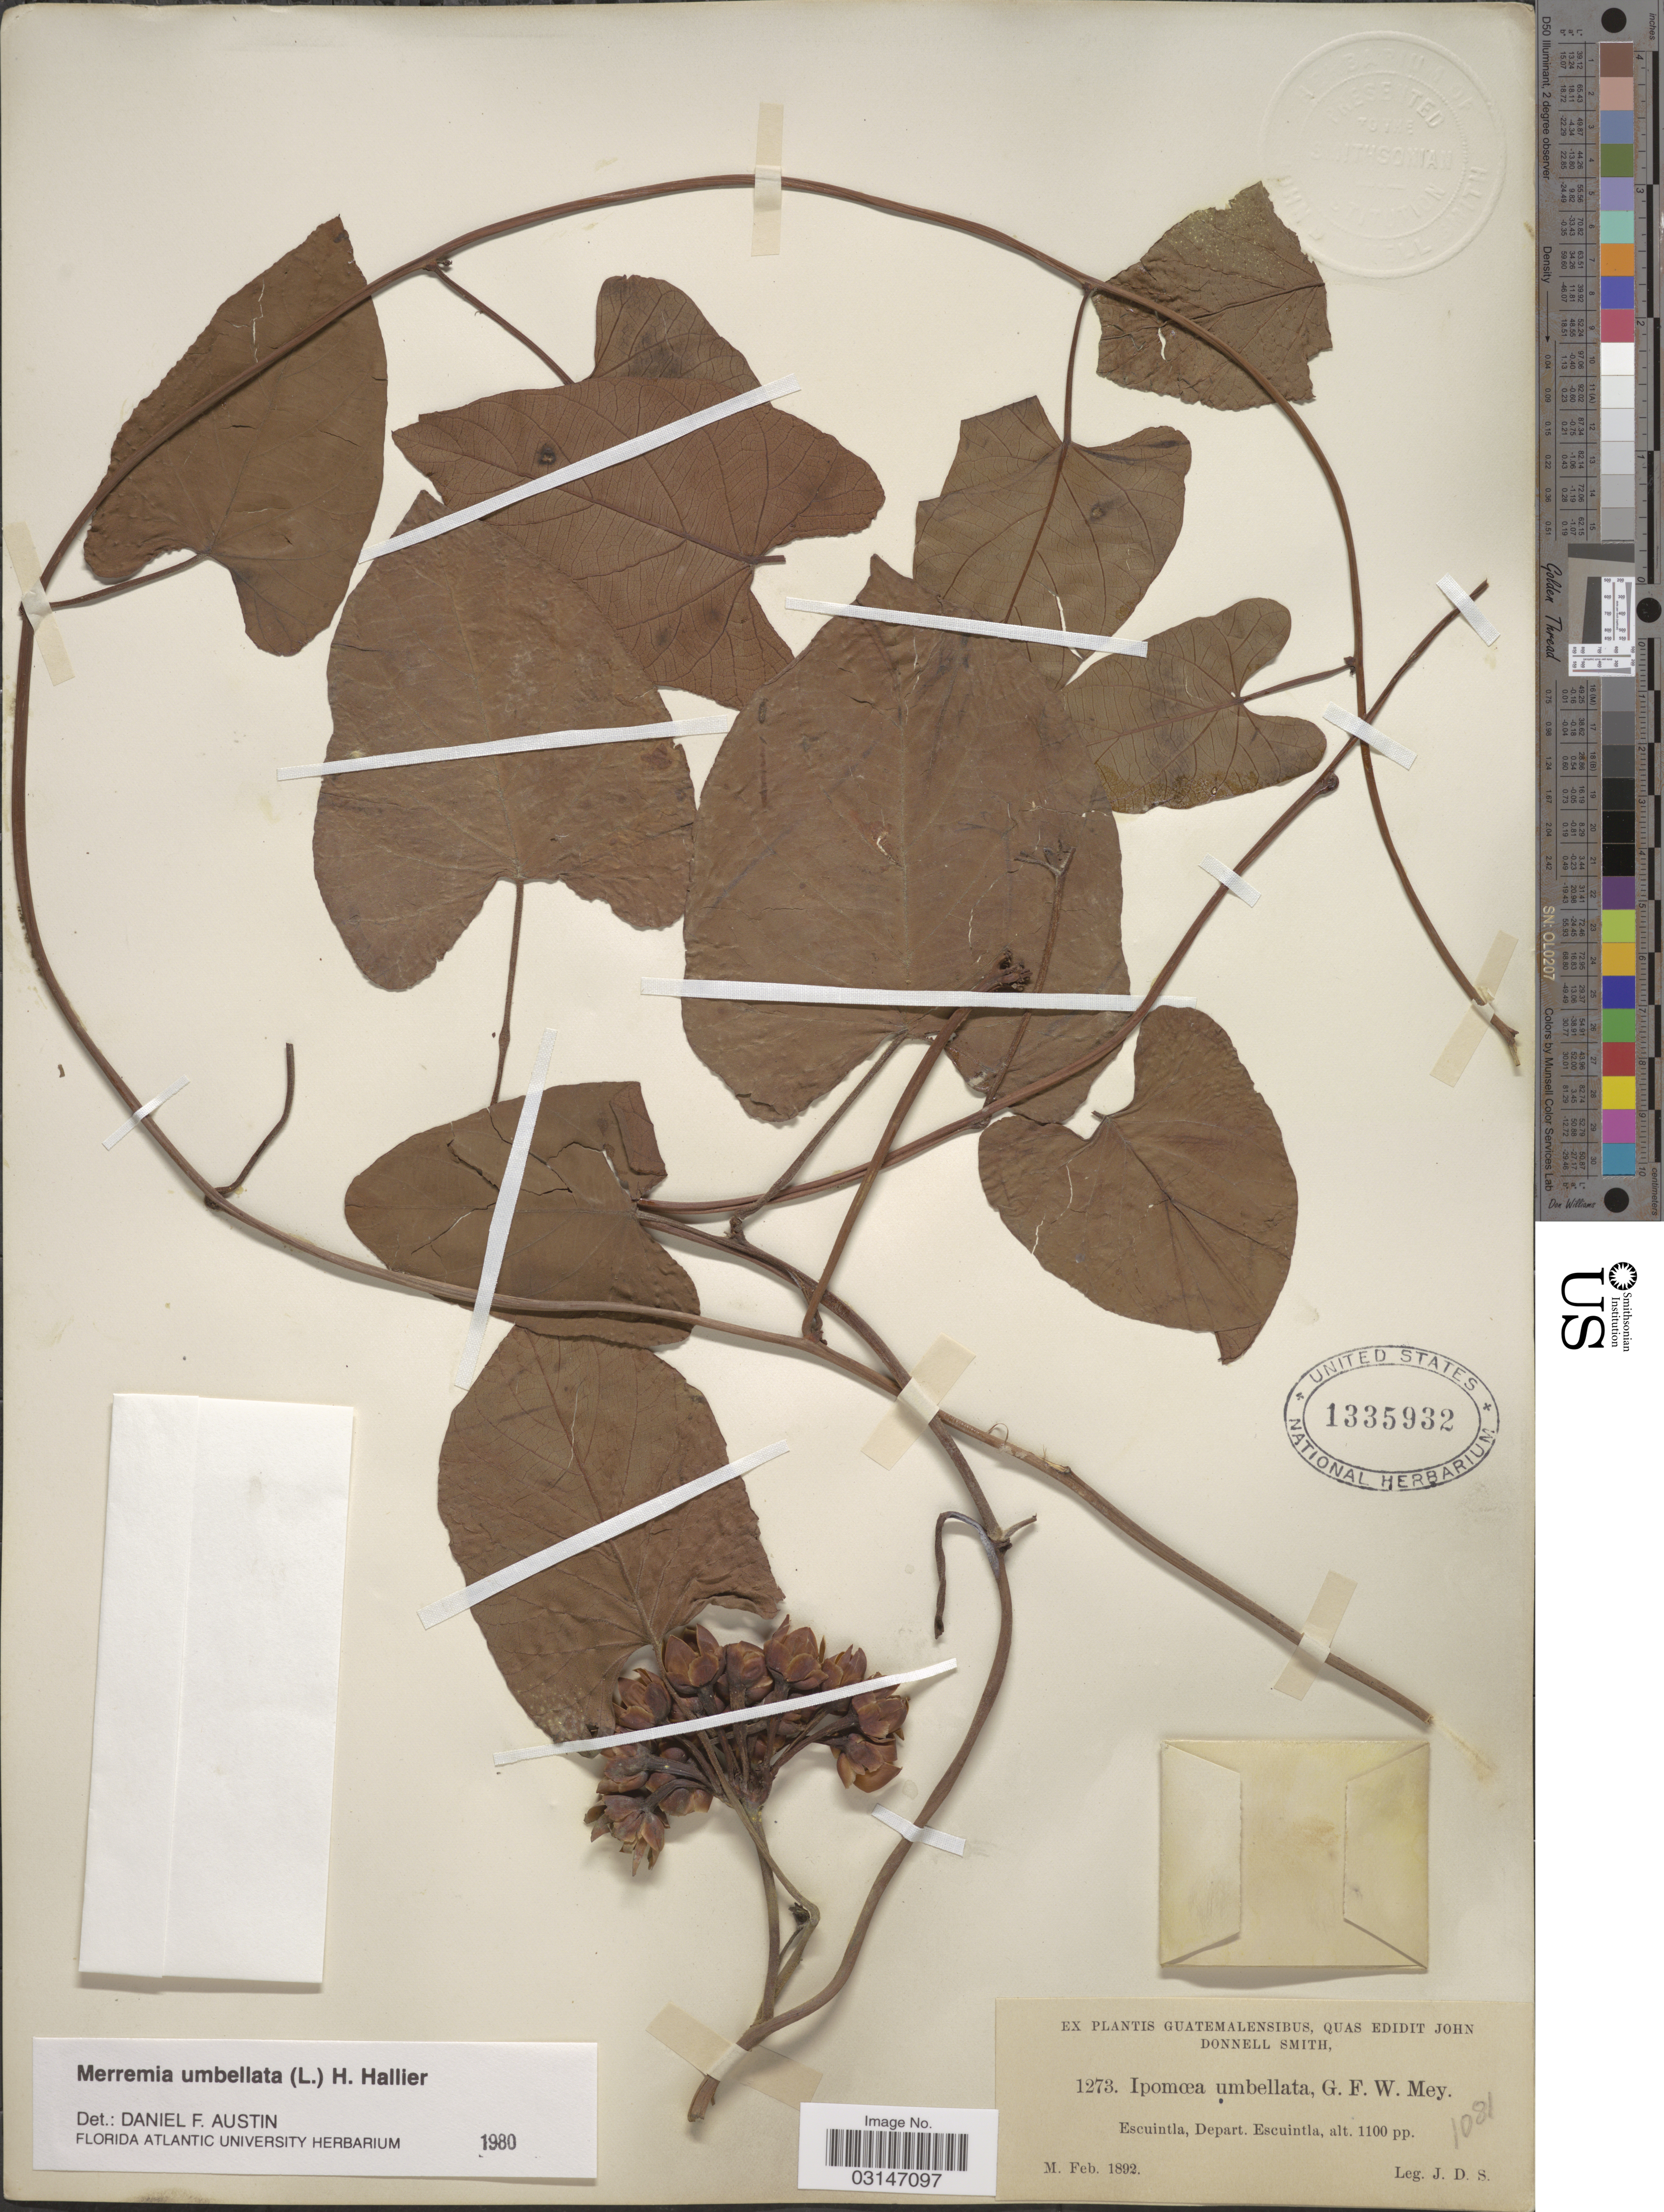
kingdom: Plantae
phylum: Tracheophyta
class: Magnoliopsida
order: Solanales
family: Convolvulaceae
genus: Camonea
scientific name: Camonea umbellata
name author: (L.) A. R. Simões & Staples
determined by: Strong, Mark T., (BOT), Smithsonian Institution - National Museum of Natural History (UNITED STATES)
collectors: J. Donnell Smith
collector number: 1273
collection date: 1892-02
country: Guatemala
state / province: Escuintla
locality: Escuintla, Depart. Escuintla.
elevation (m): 335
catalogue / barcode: US 1335932